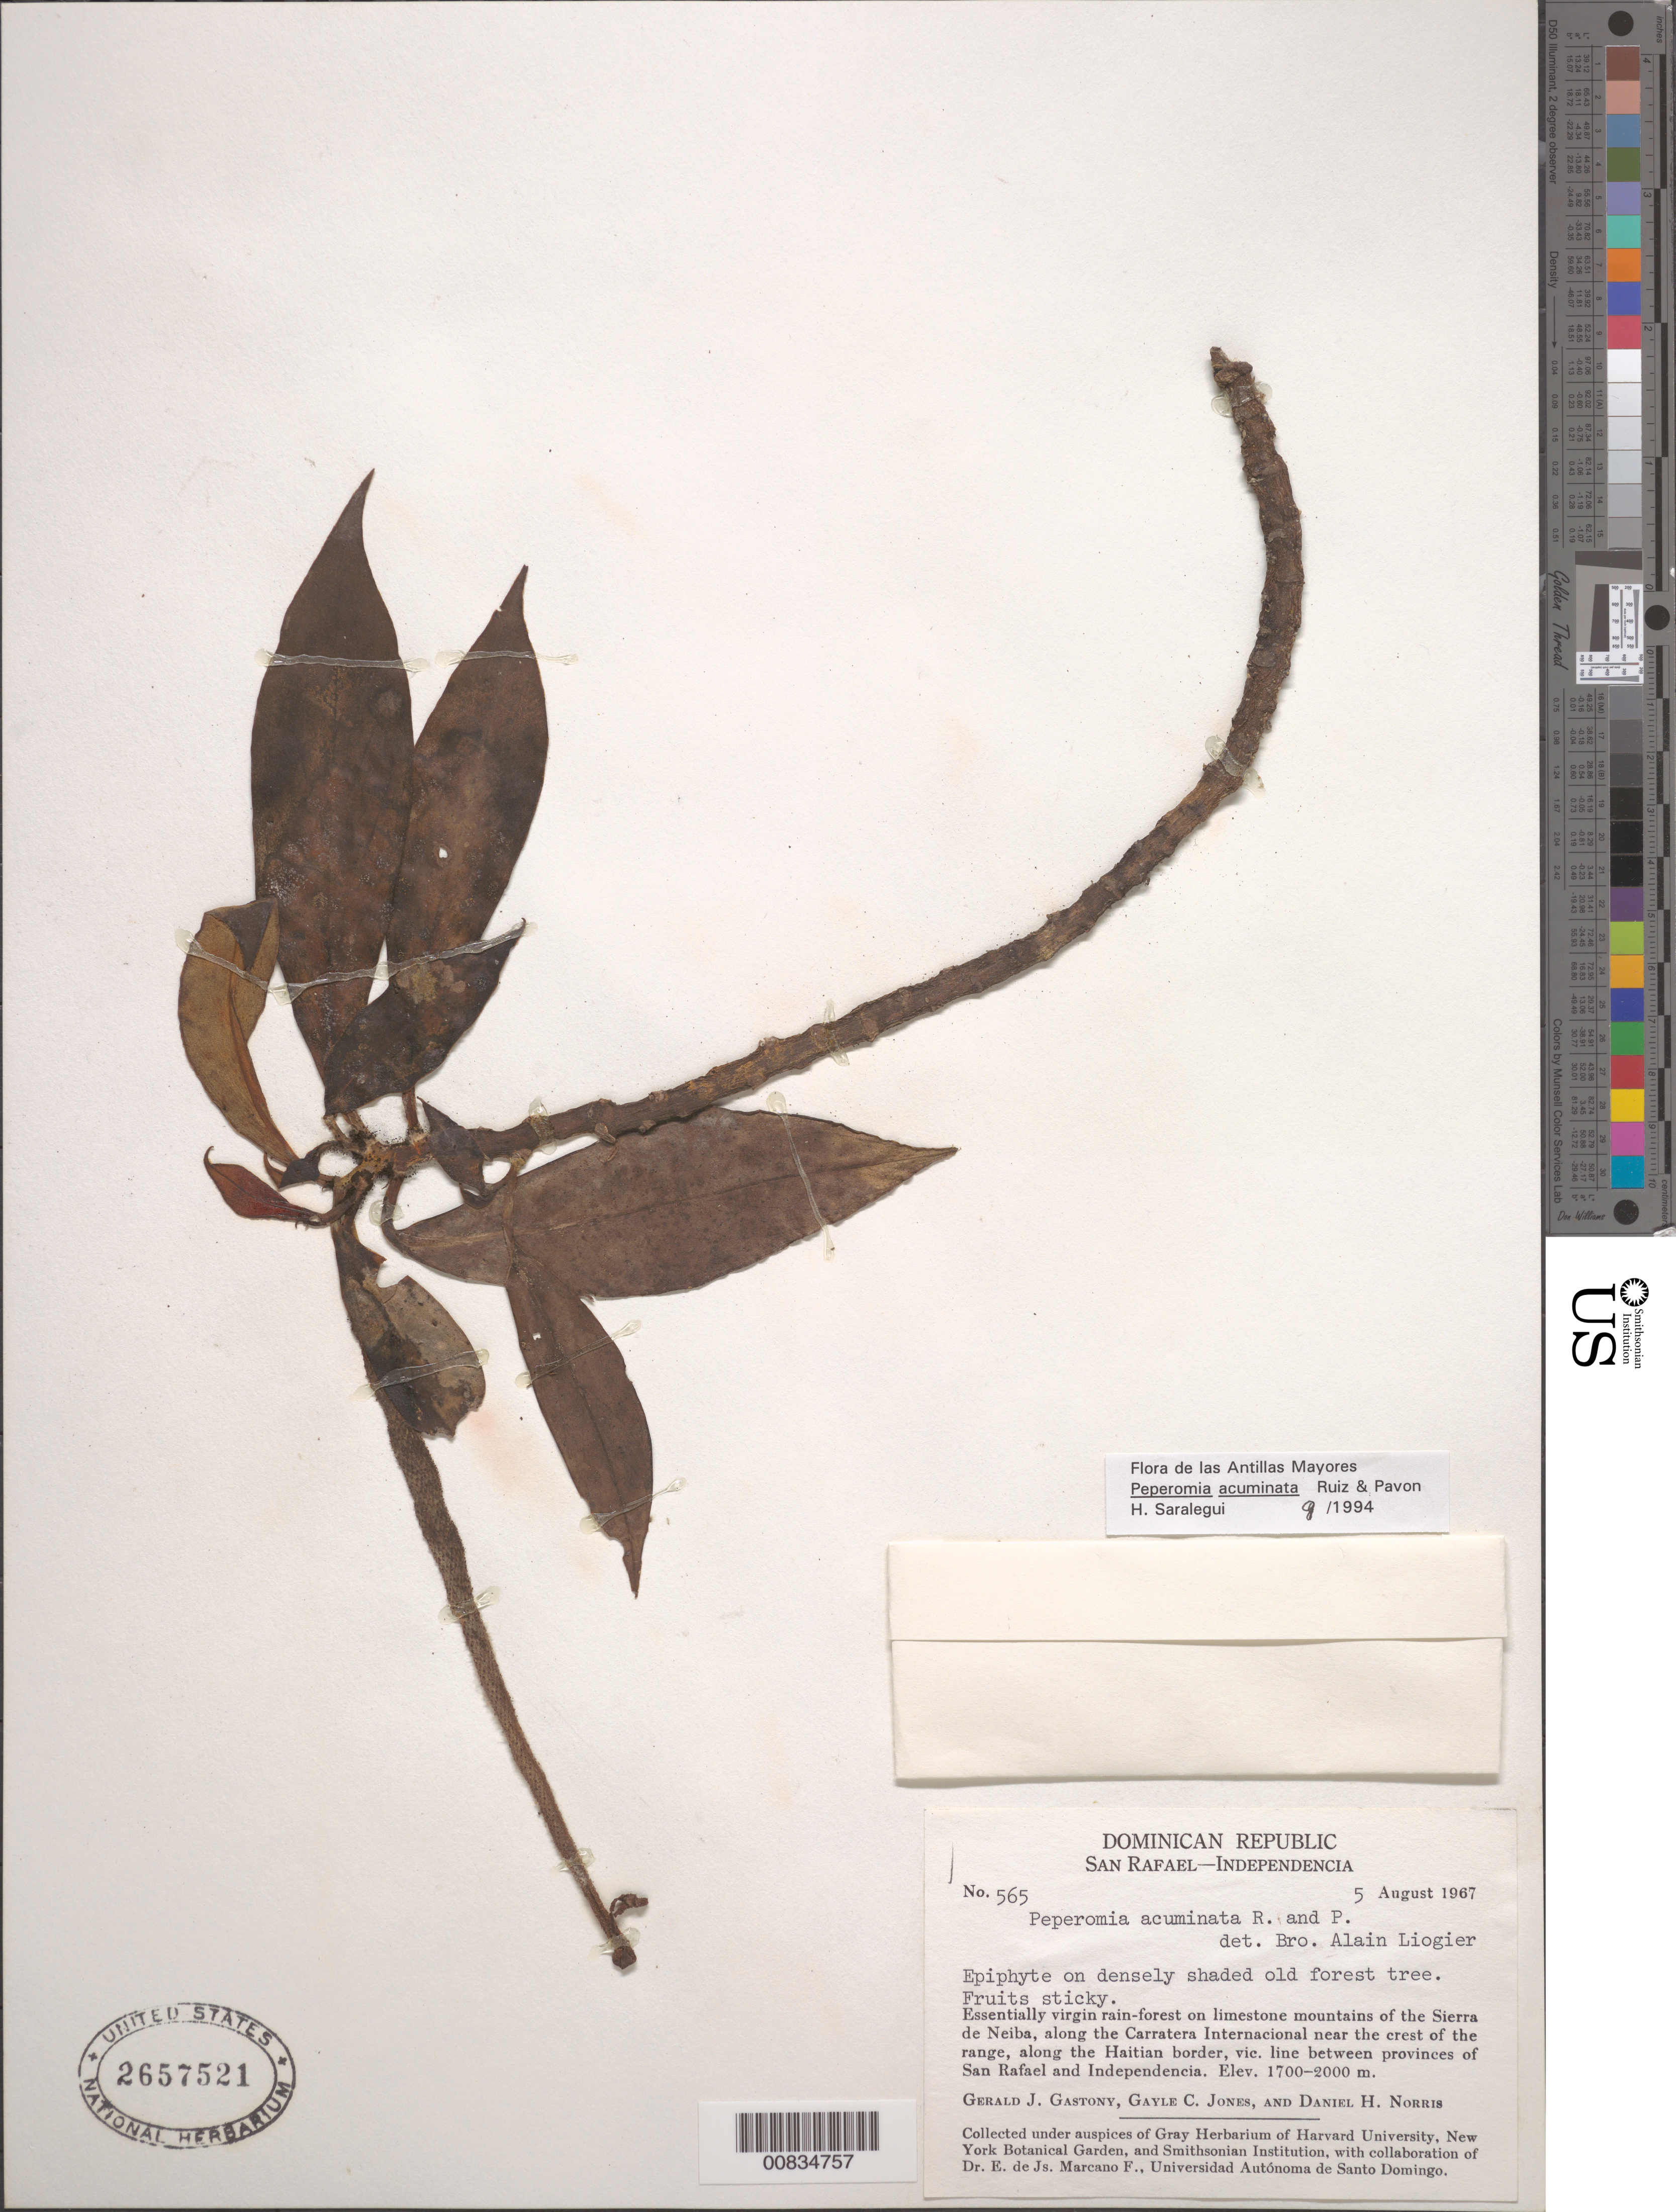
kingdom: Plantae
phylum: Tracheophyta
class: Magnoliopsida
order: Piperales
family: Piperaceae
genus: Peperomia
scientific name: Peperomia acuminata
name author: Ruiz & Pav.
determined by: Saralegui Boza, H., (HAJB), Jardin Botanico Nacional (Habana)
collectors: G. Gastony, G. C. Jones & D. H. Norris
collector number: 565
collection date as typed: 05 Aug 1967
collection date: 1967-08-05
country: Dominican Republic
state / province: Elias Piña / Independencia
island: Hispaniola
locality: Mountains of the Sierra de Neiba, along the Carretera Internacional near the crest of the range, along the Haitian border, vic. line between provinces of San Rafael and Independencia.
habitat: On densely shaded old forest tree. Essencially virgin rain forest on limestone mountains.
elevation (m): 1700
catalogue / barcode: US 2657521